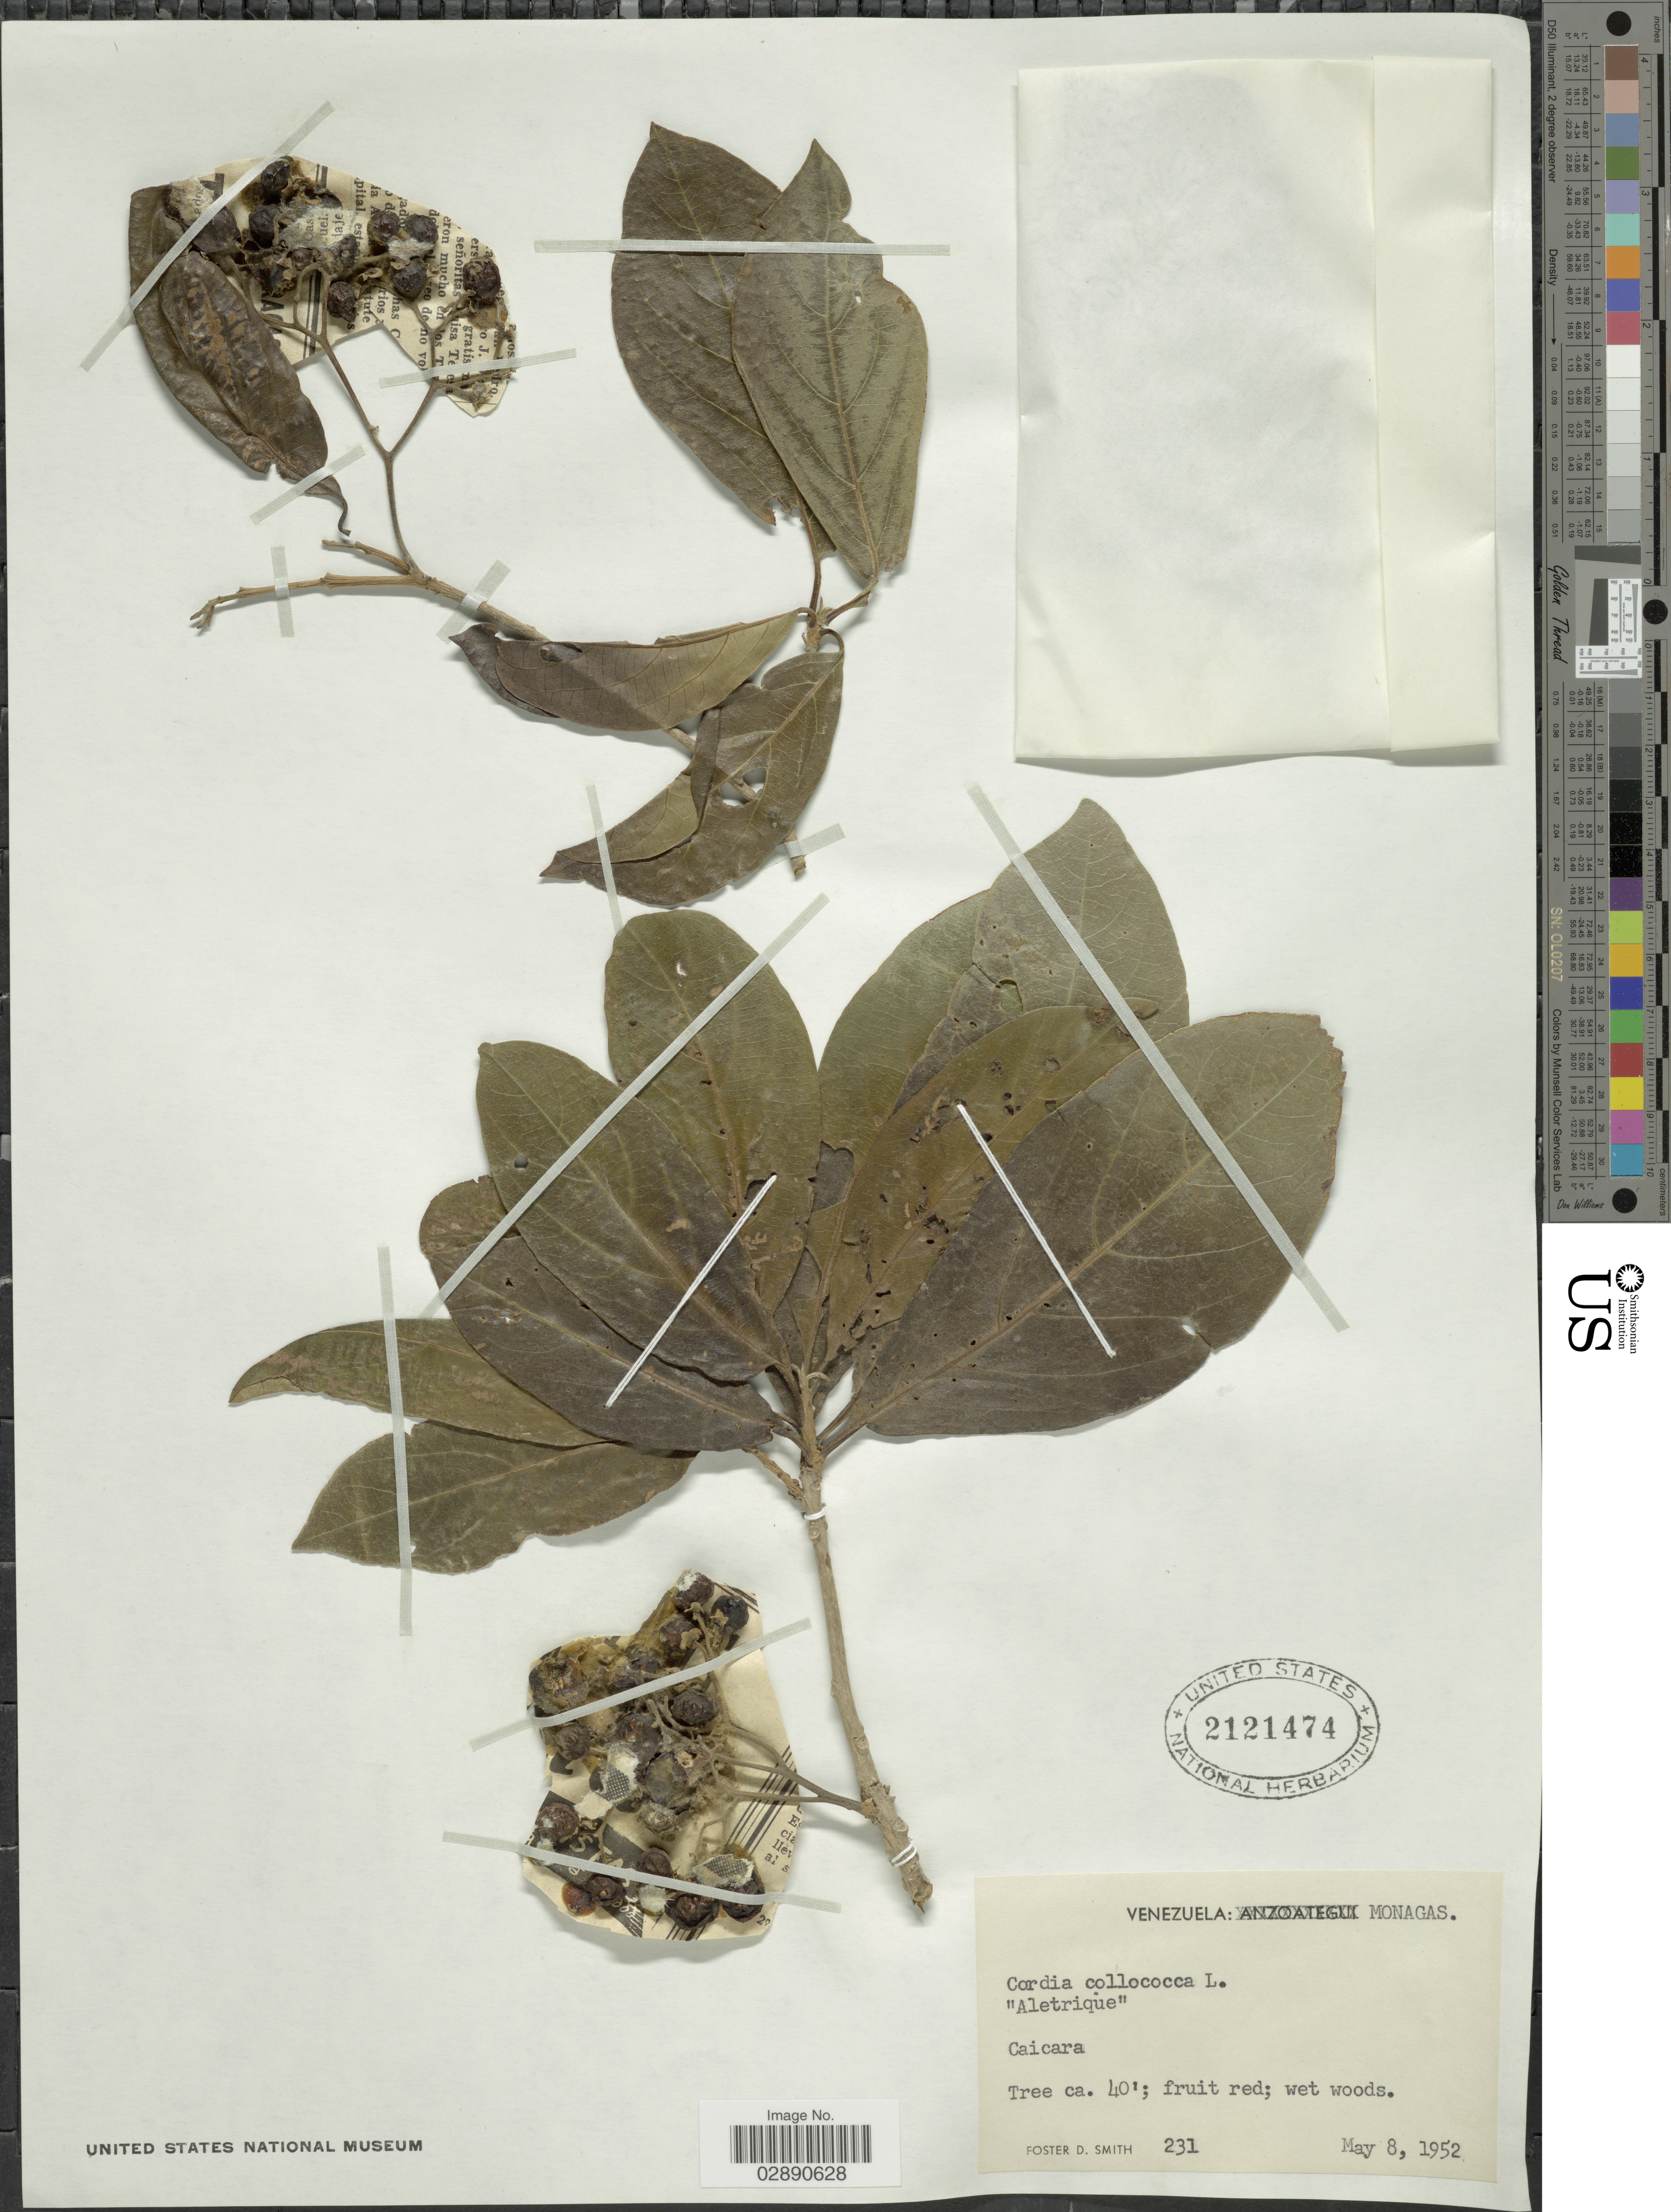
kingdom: Plantae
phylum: Tracheophyta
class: Magnoliopsida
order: Boraginales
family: Cordiaceae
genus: Cordia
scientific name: Cordia collococca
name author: L.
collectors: F. Smith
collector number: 231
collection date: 1952-05-08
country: Venezuela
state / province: Monagas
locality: Caicara.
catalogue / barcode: US 2121474